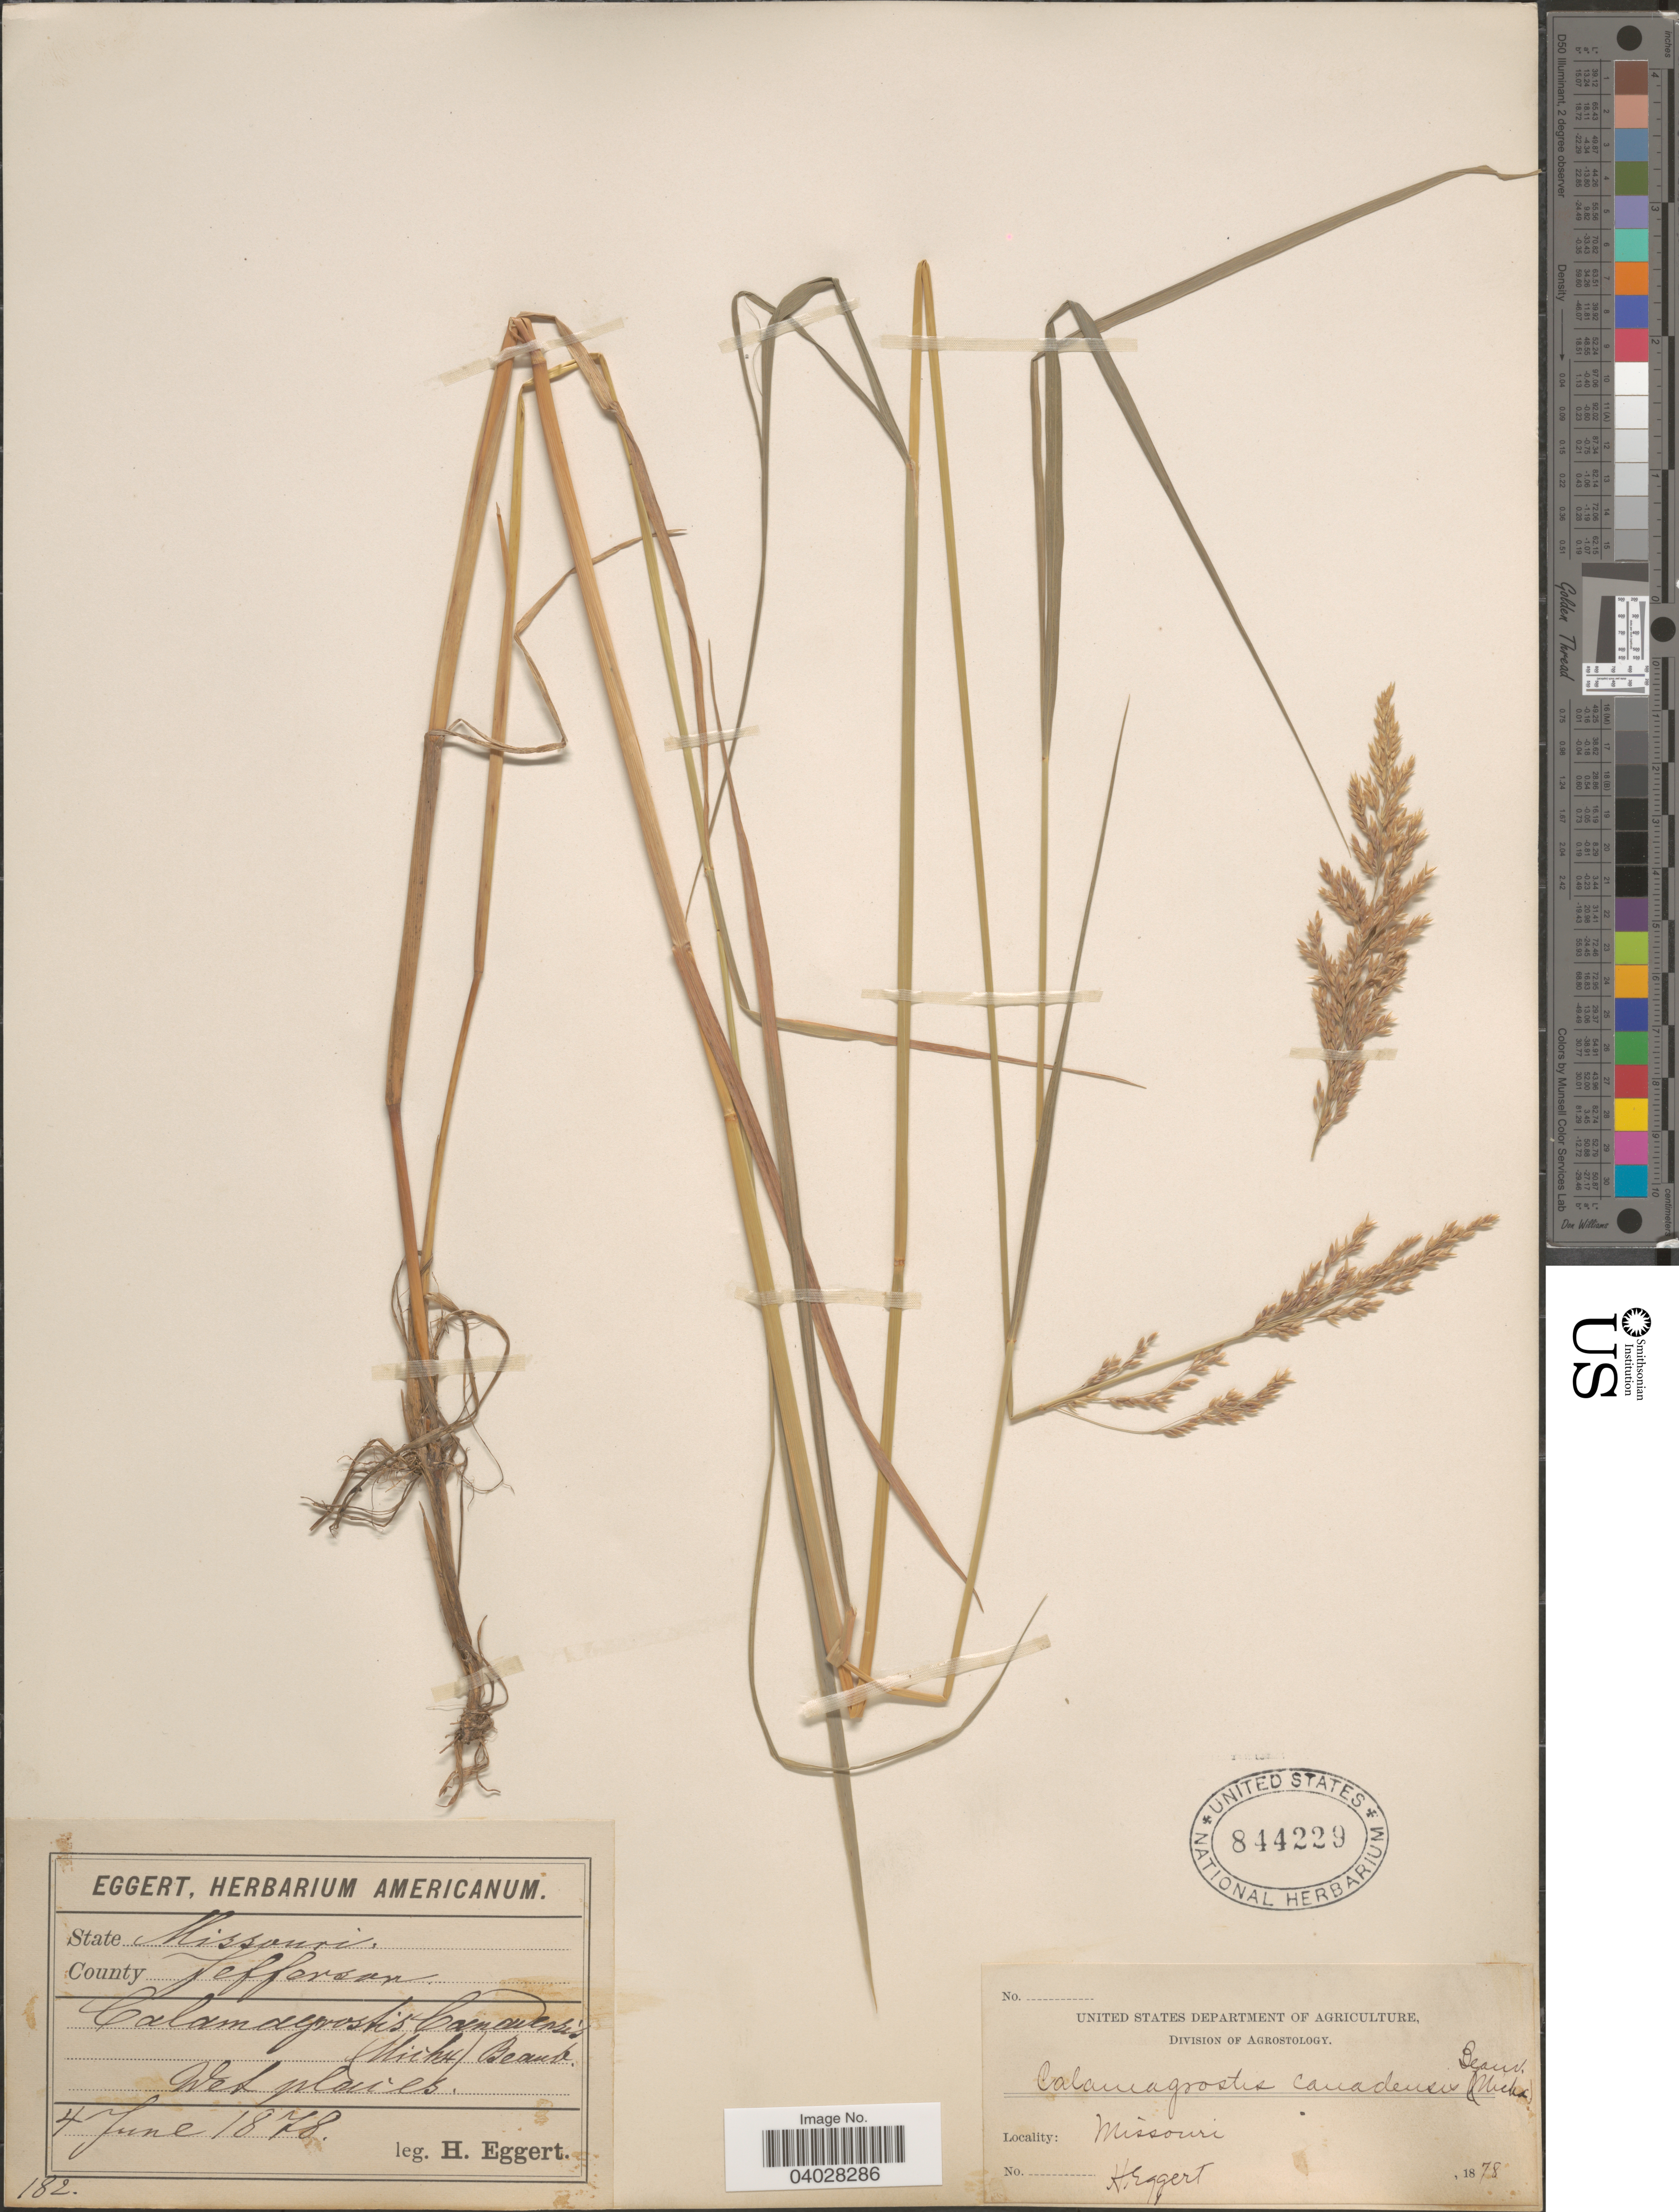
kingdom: Plantae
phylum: Tracheophyta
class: Liliopsida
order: Poales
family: Poaceae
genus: Calamagrostis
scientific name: Calamagrostis canadensis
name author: (Michx.) P. Beauv.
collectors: H. Eggert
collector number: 182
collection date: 1878-06-04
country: United States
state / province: Missouri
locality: County Jefferson.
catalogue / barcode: US 844229